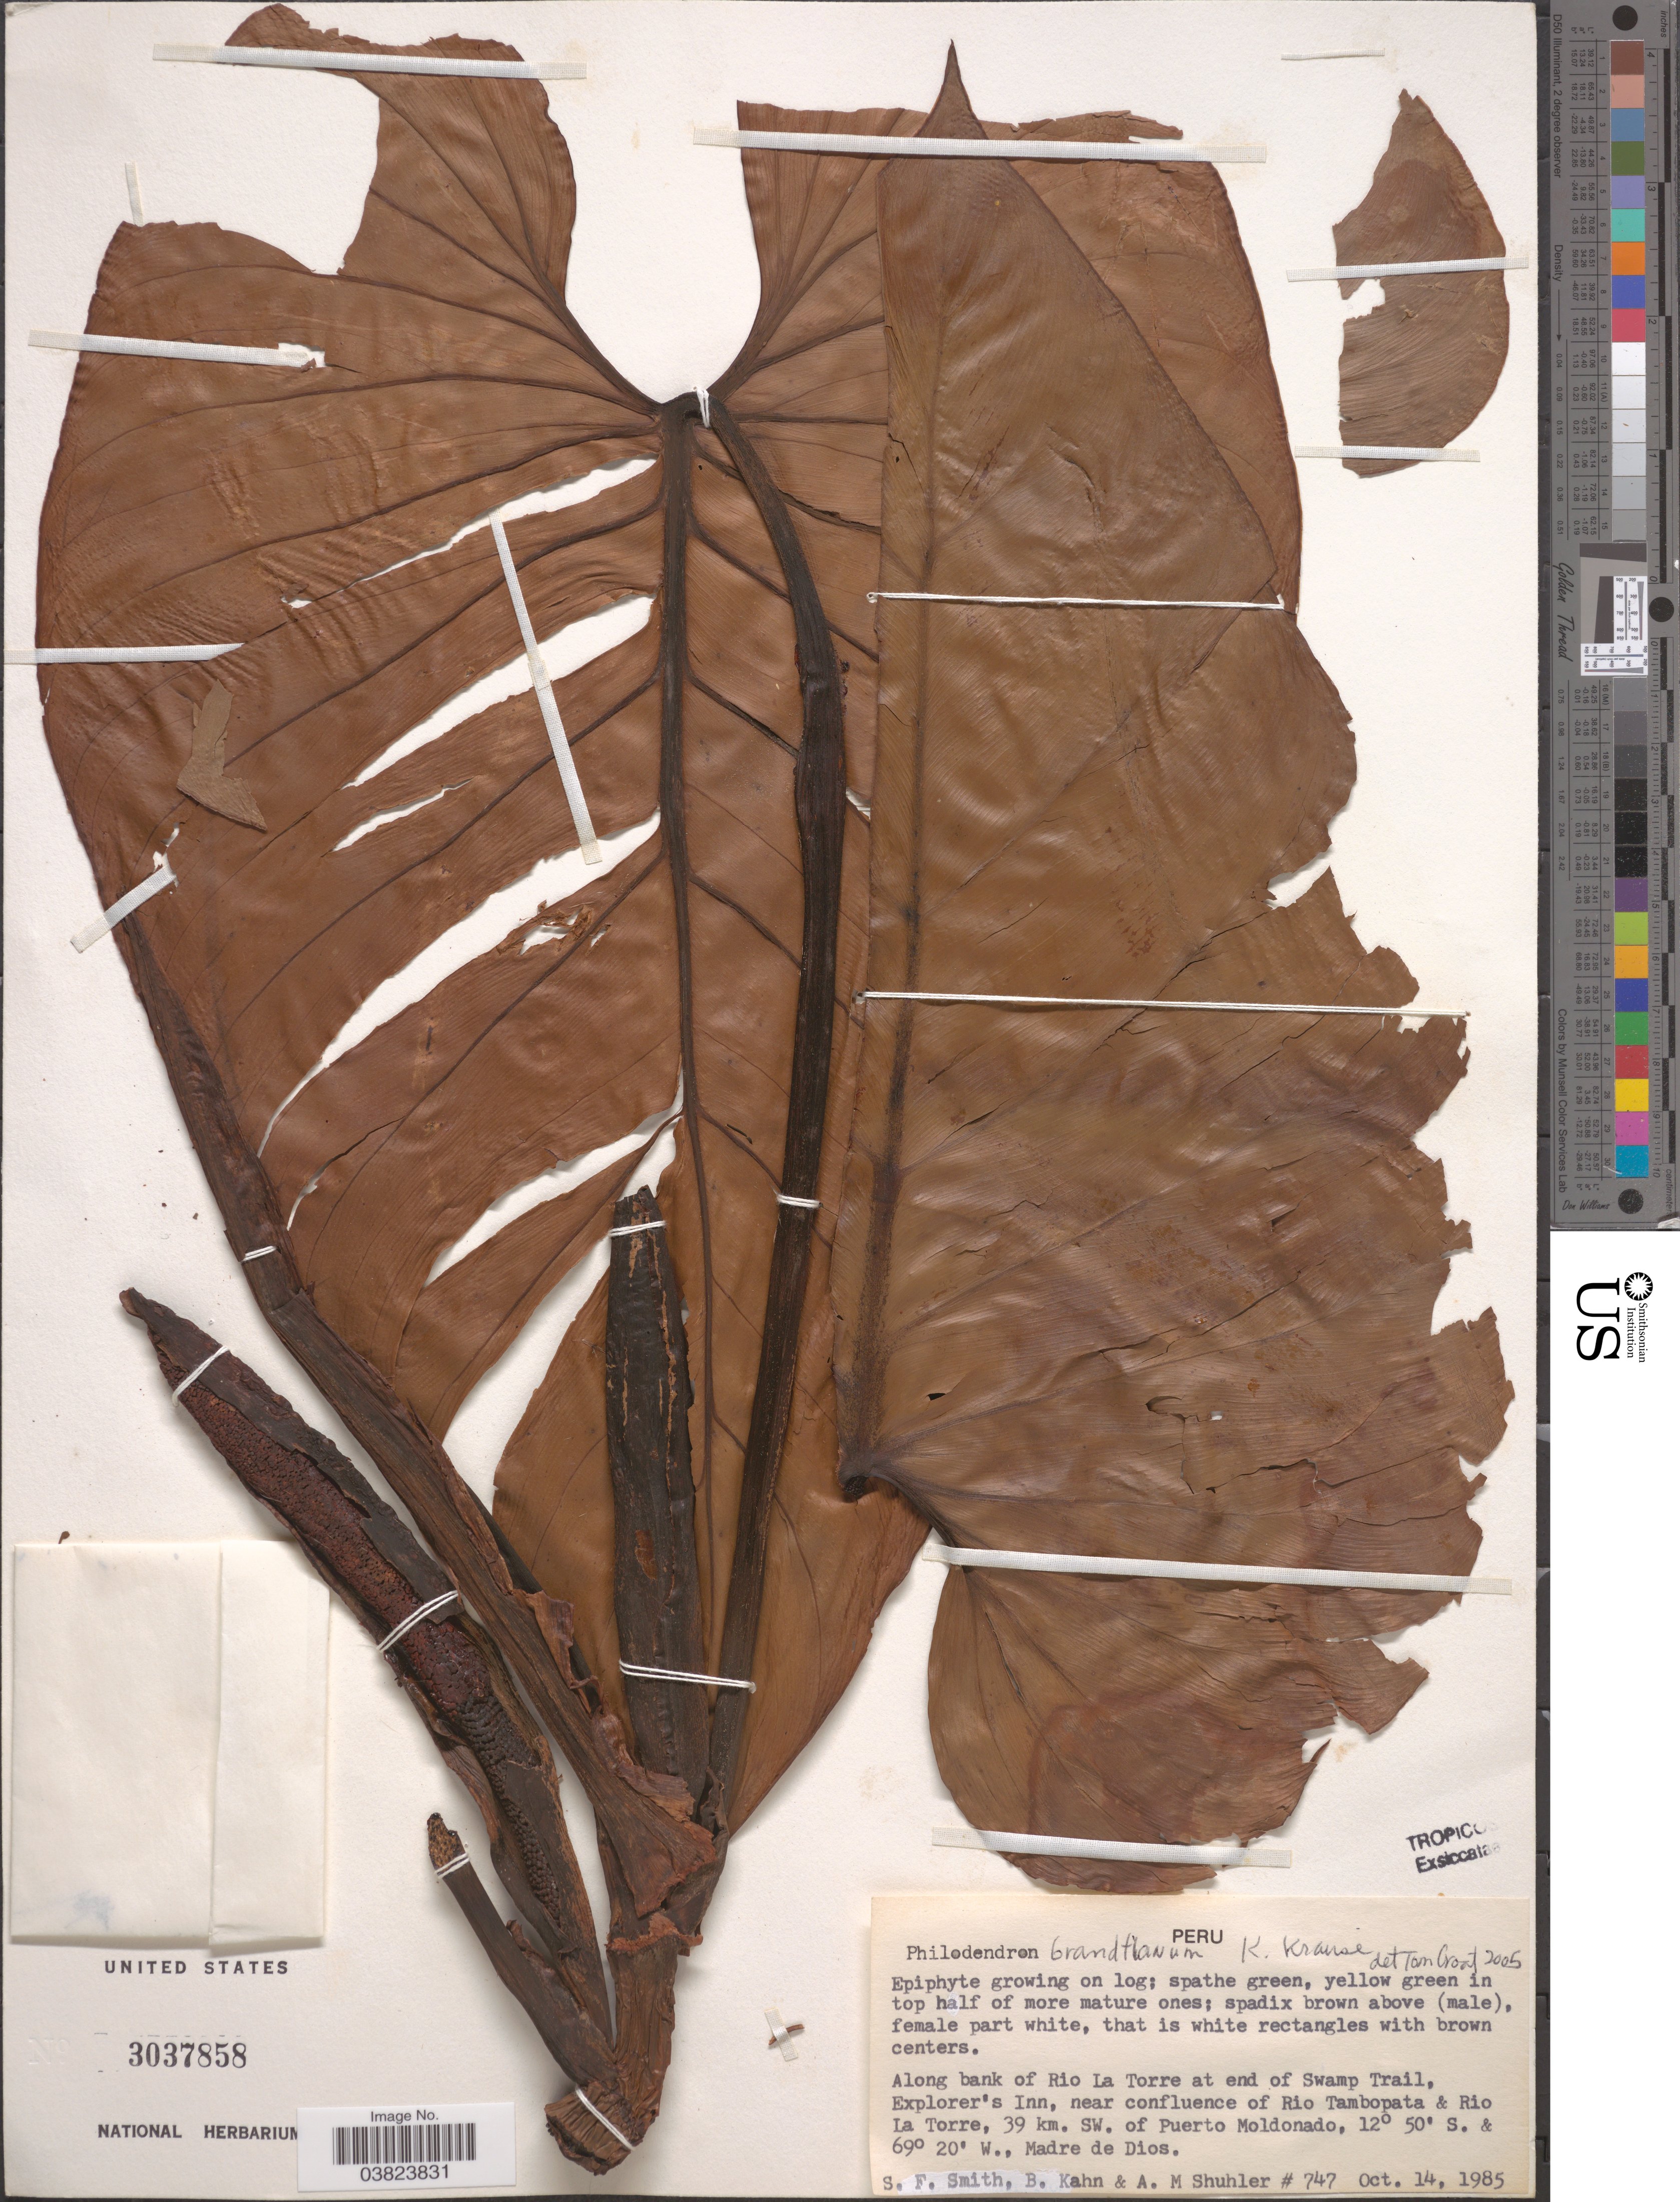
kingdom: Plantae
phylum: Tracheophyta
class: Liliopsida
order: Alismatales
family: Araceae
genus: Philodendron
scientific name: Philodendron brandtianum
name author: K. Krause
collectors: S.F. Smith, B. Kahn & A. Shuhler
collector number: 747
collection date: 1985-10-14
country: Peru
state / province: Madre de Dios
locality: Along bank of Rio La Torre at end of Swamp Trail, Explorer's Inn, near confluence of Rio Tambopata & Rio La Torre, 39 km. SW. of Puerto Moldonado.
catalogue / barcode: US 3037858